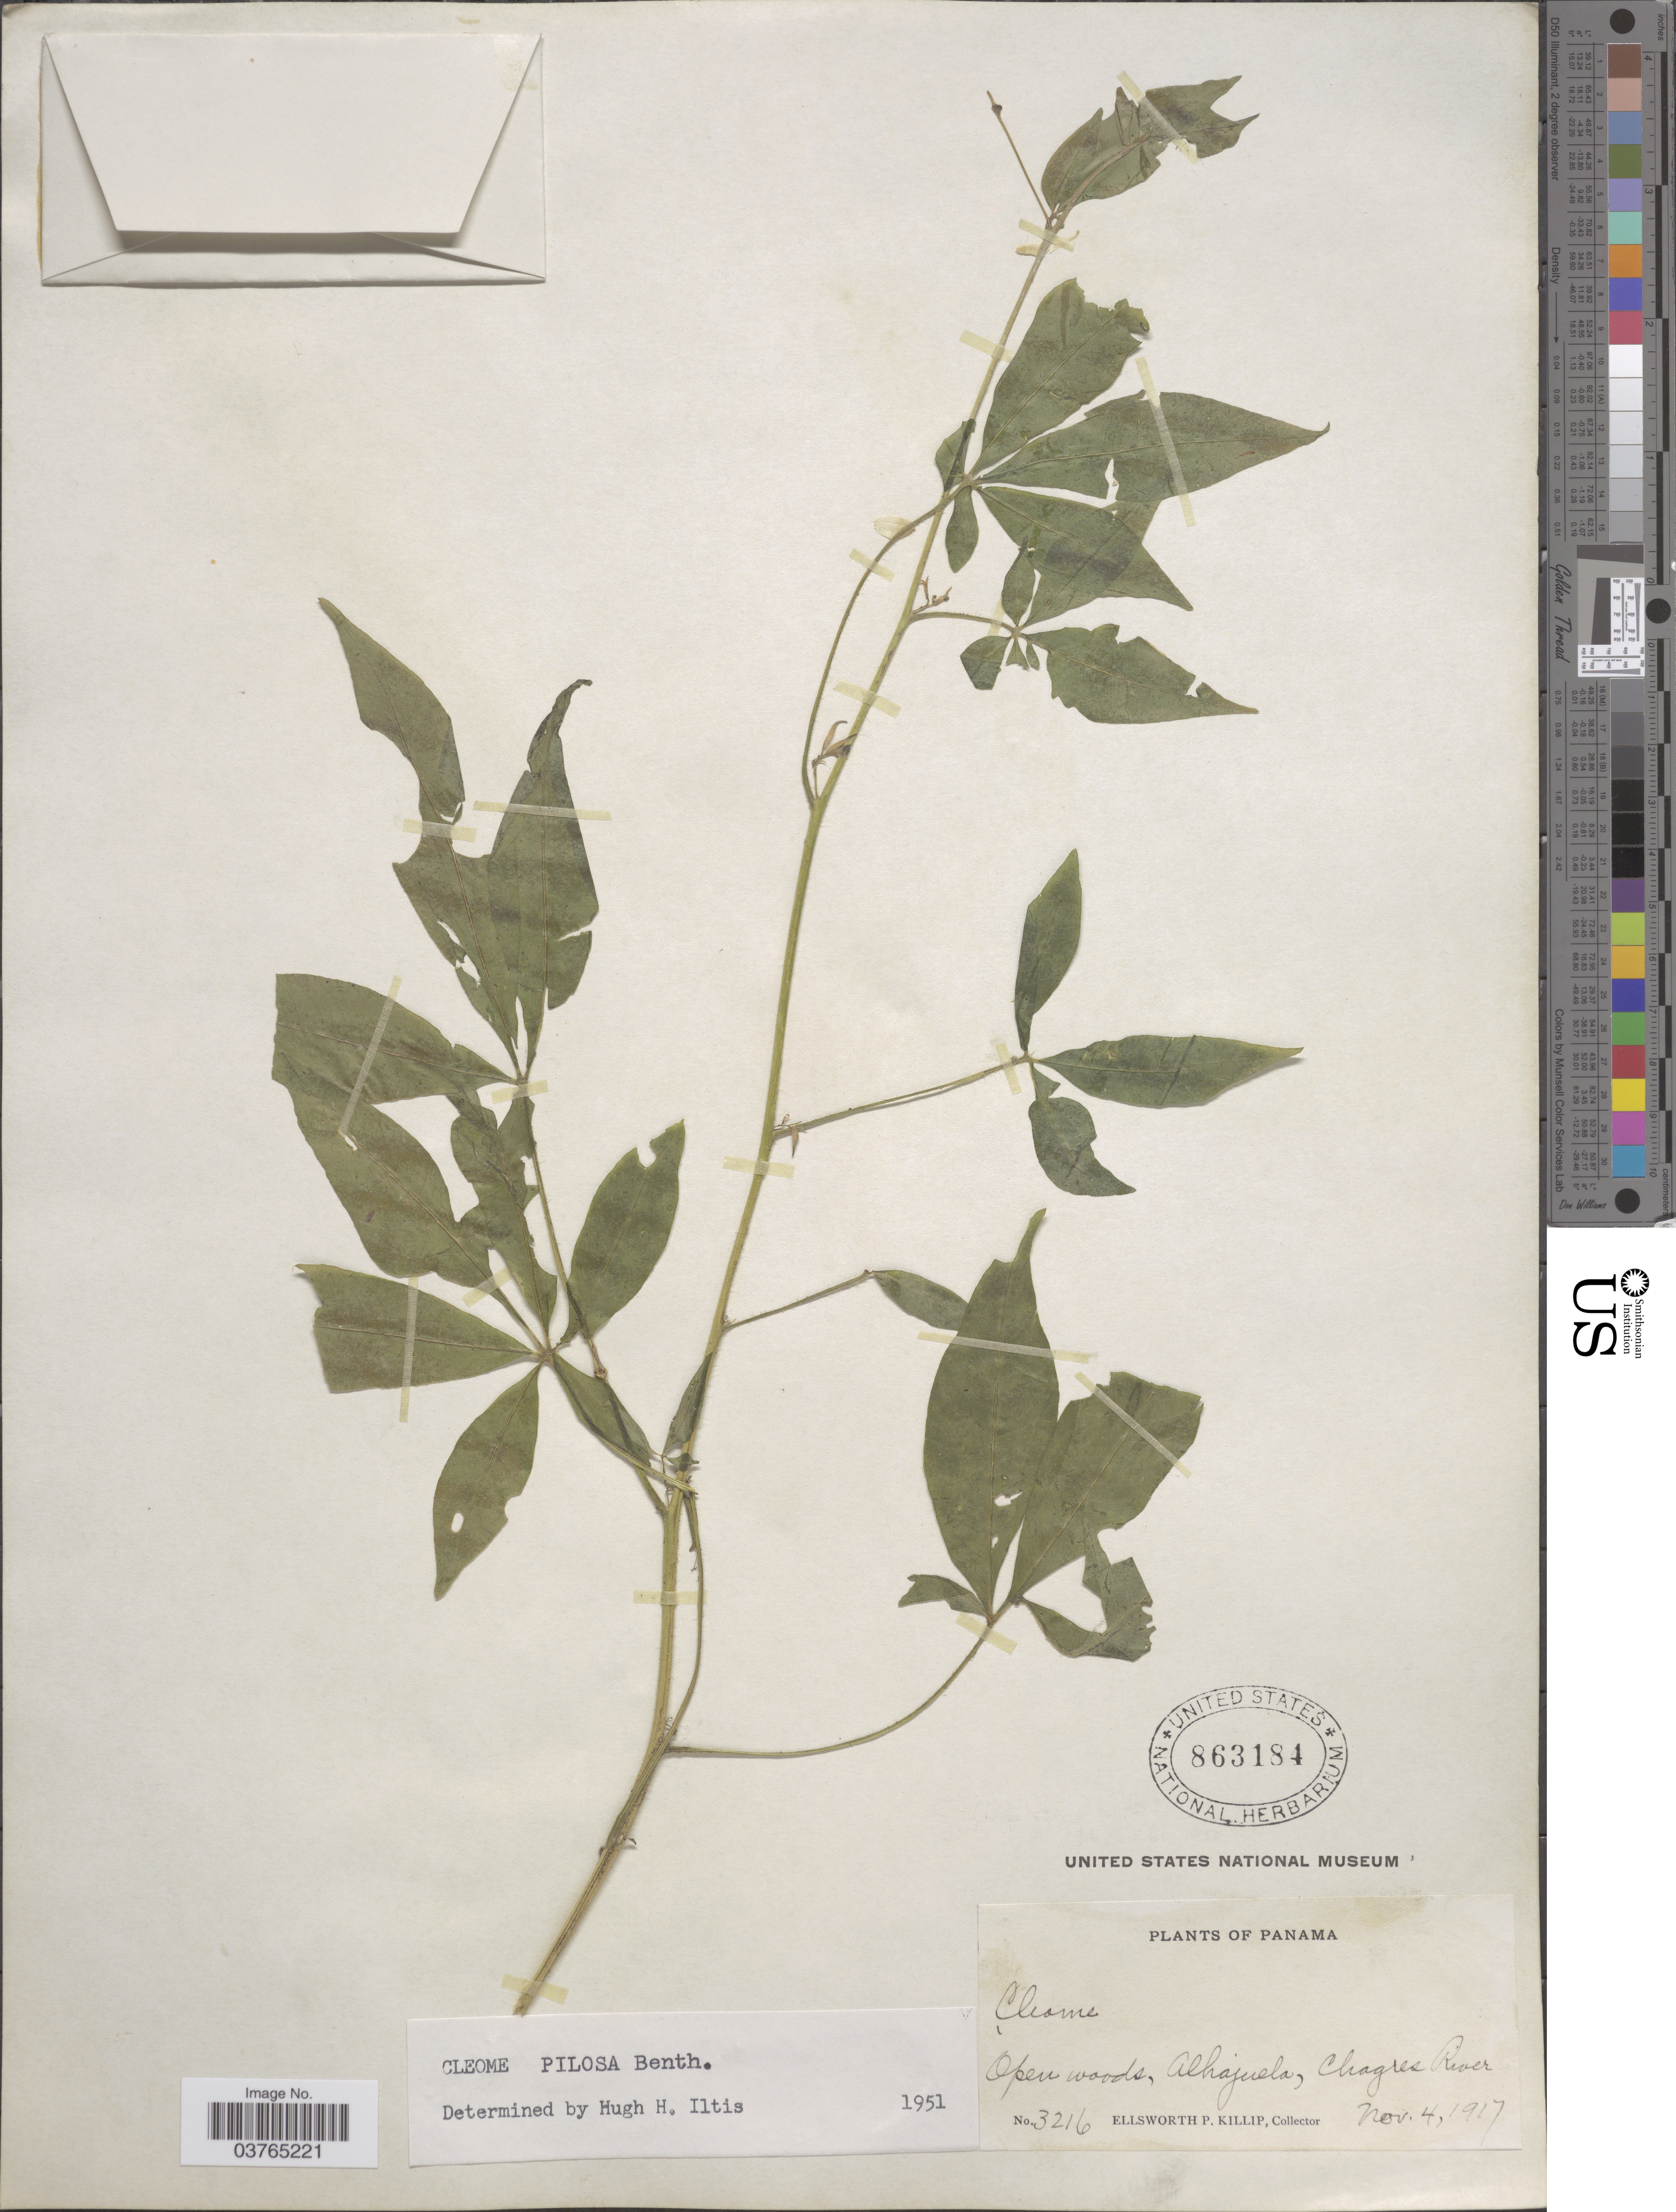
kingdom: Plantae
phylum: Tracheophyta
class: Magnoliopsida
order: Brassicales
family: Cleomaceae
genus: Cochranella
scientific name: Cochranella pilosa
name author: (Benth.) E.M. McGinty & Roalson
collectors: E. P. Killip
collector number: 3216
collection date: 1917-11-04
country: Panama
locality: Open woods, Alhajuela, Chagres River.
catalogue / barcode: US 863184